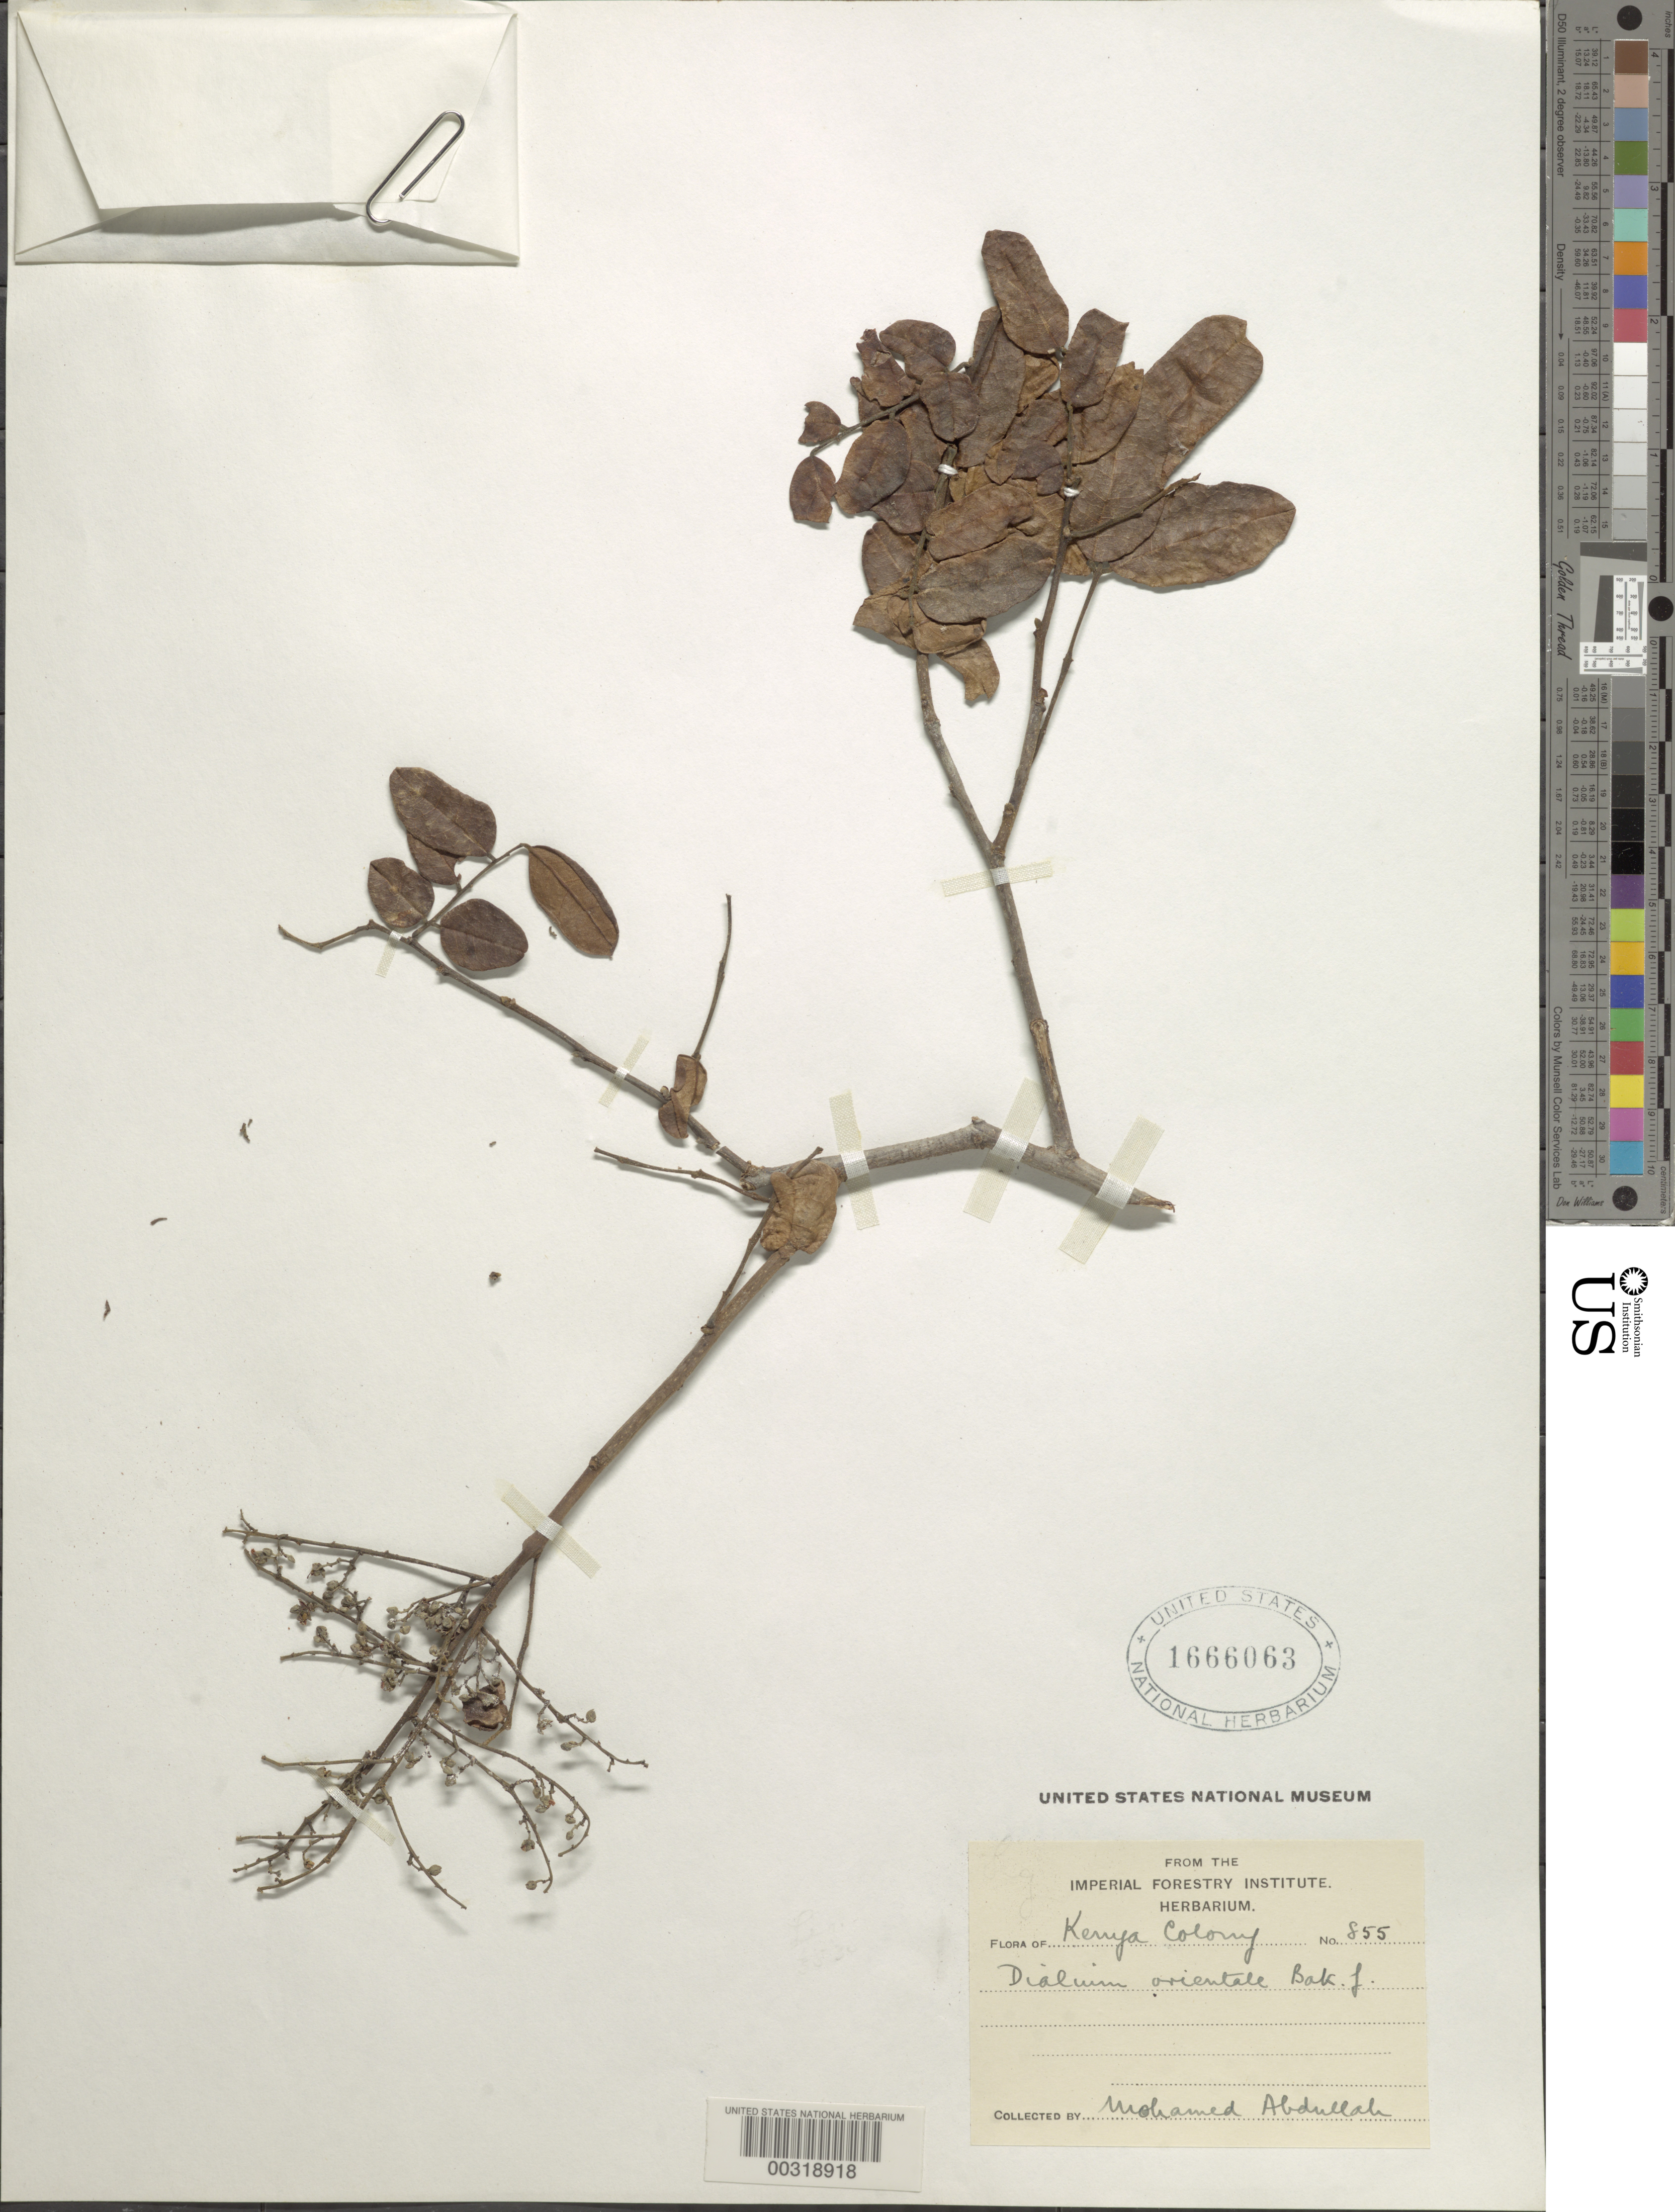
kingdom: Plantae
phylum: Tracheophyta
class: Magnoliopsida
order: Fabales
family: Fabaceae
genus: Dialium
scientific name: Dialium orientale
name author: Baker f.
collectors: M. Abdulla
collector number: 855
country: Kenya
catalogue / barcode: US 1666063